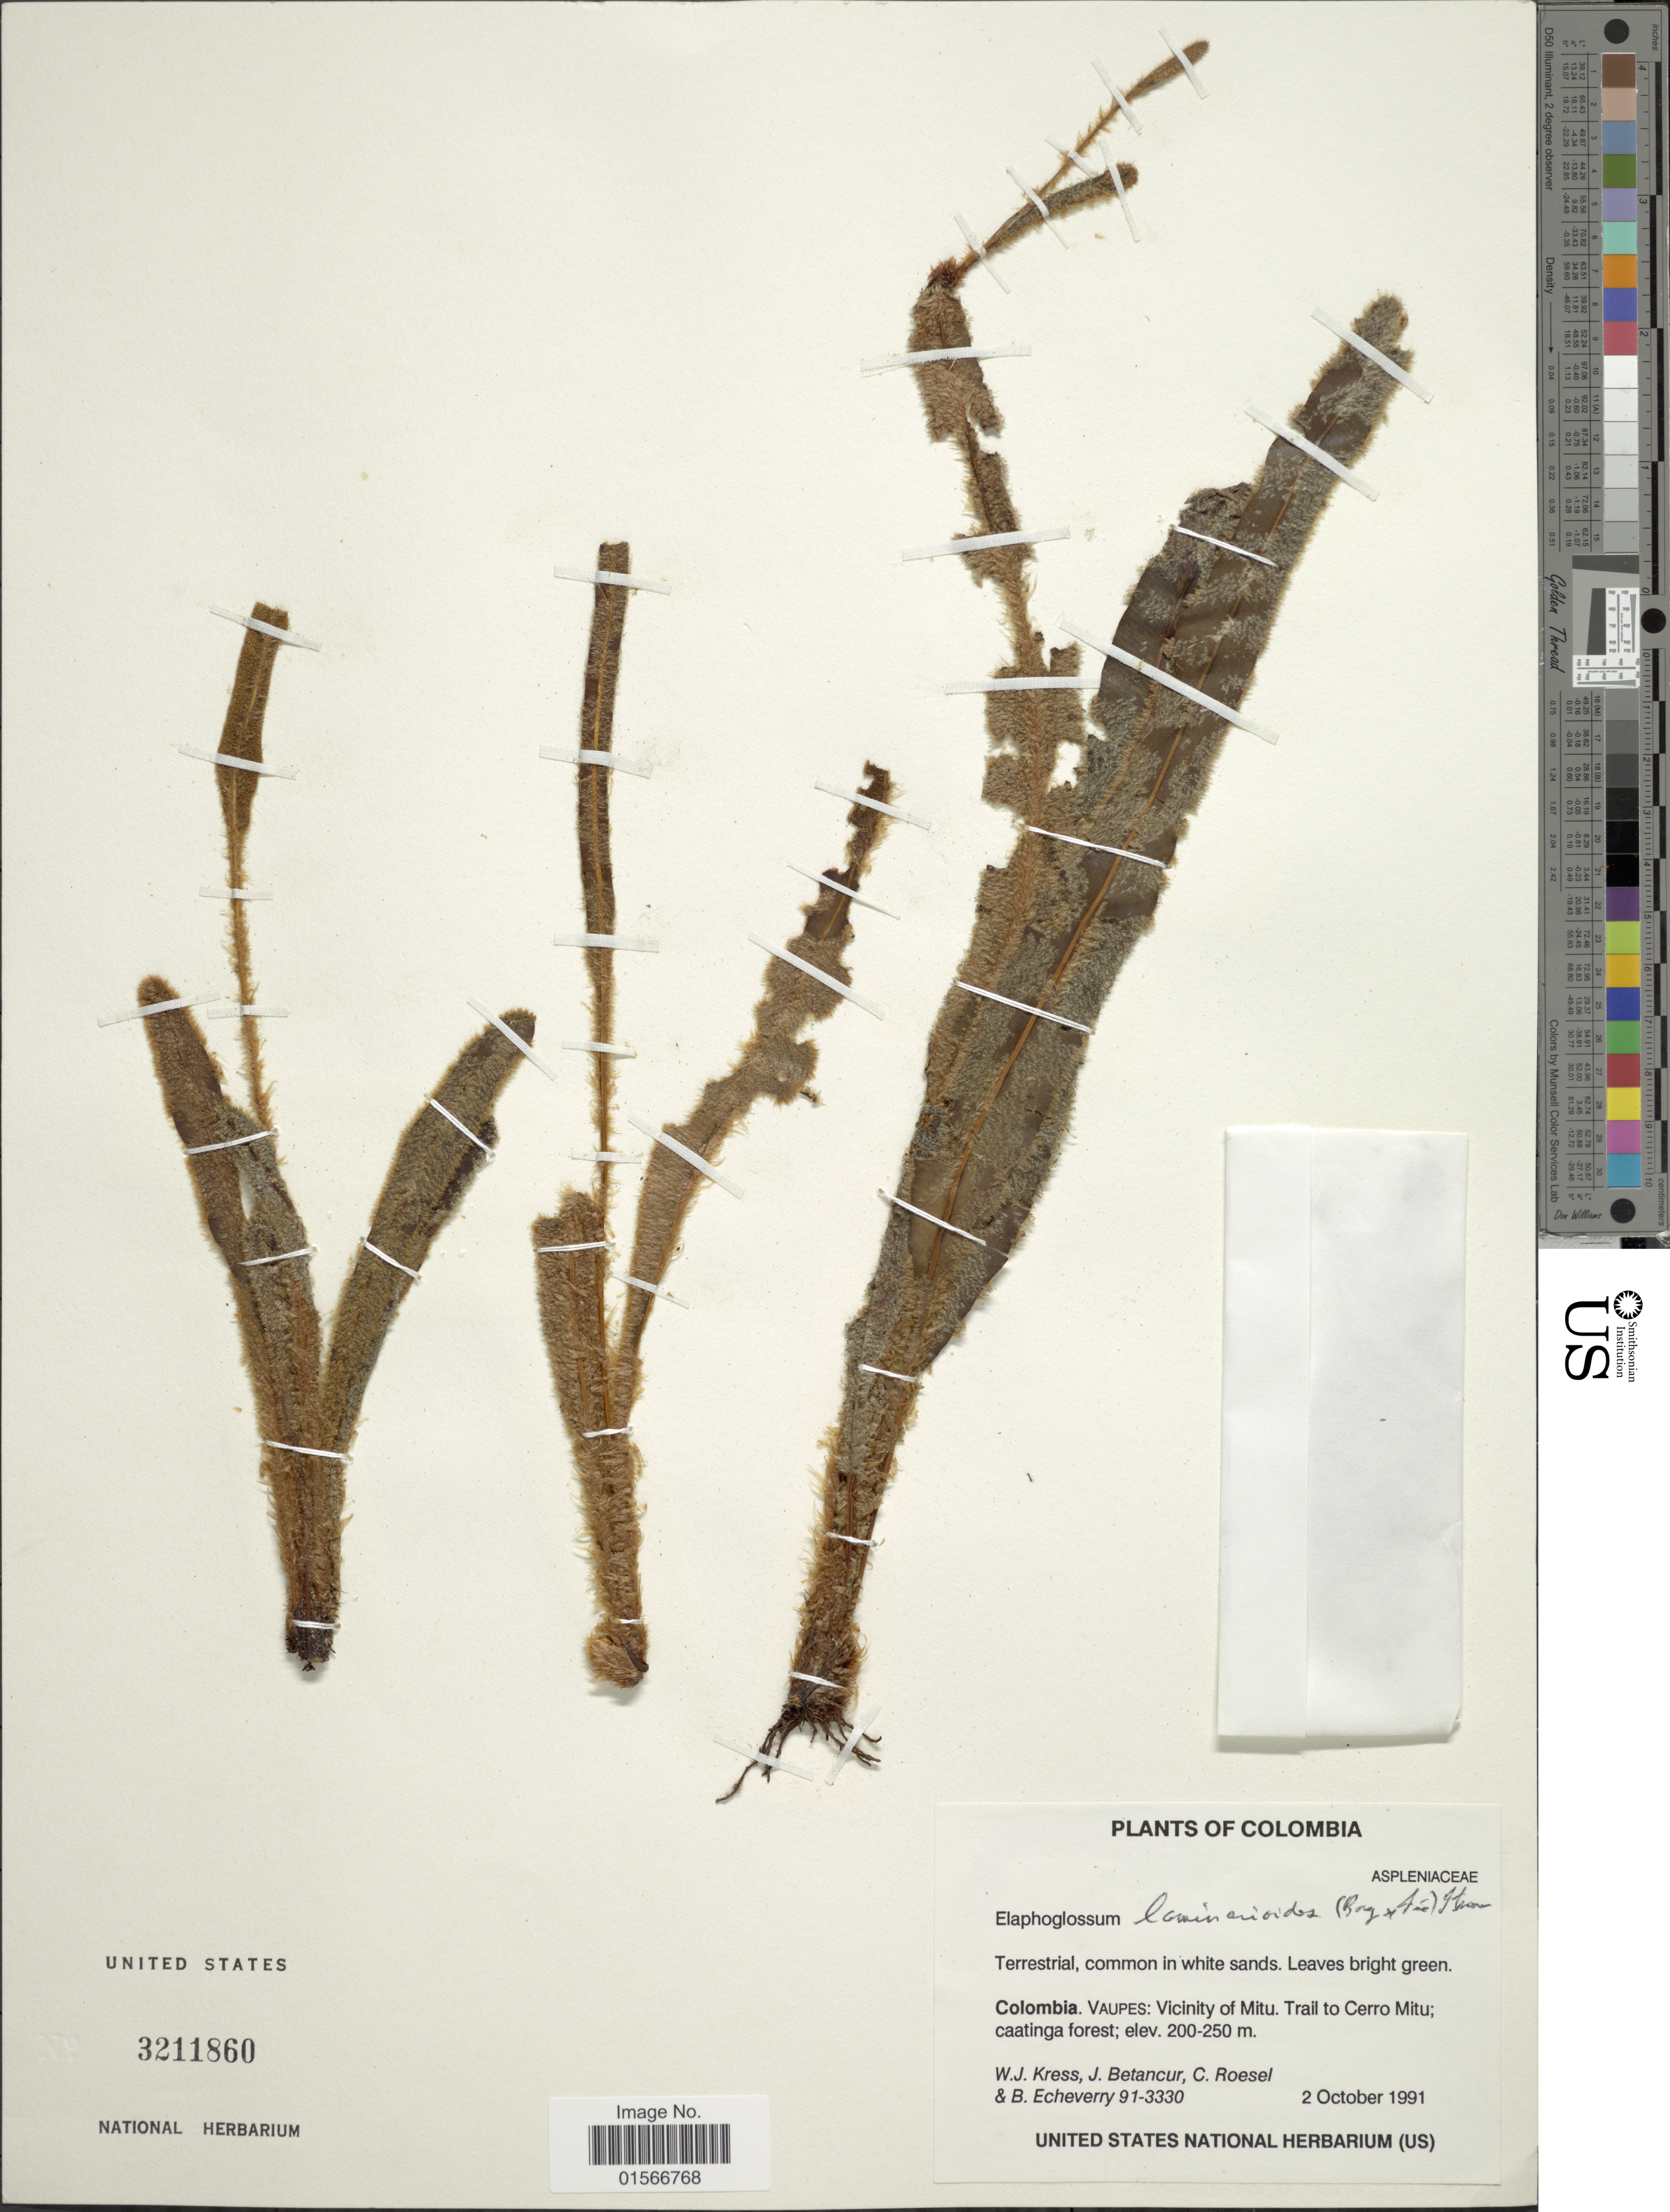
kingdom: Plantae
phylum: Tracheophyta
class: Polypodiopsida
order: Polypodiales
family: Dryopteridaceae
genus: Elaphoglossum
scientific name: Elaphoglossum laminarioides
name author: (Bory ex Fée) T. Moore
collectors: W. J. Kress, J. Betancur & B. Echeverry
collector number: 91-3330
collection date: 1991-10-02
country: Colombia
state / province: Vaupés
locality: Vicinity of Mitu. Trail to Cerro Mitu; caatinga forest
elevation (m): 200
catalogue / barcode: US 3211860